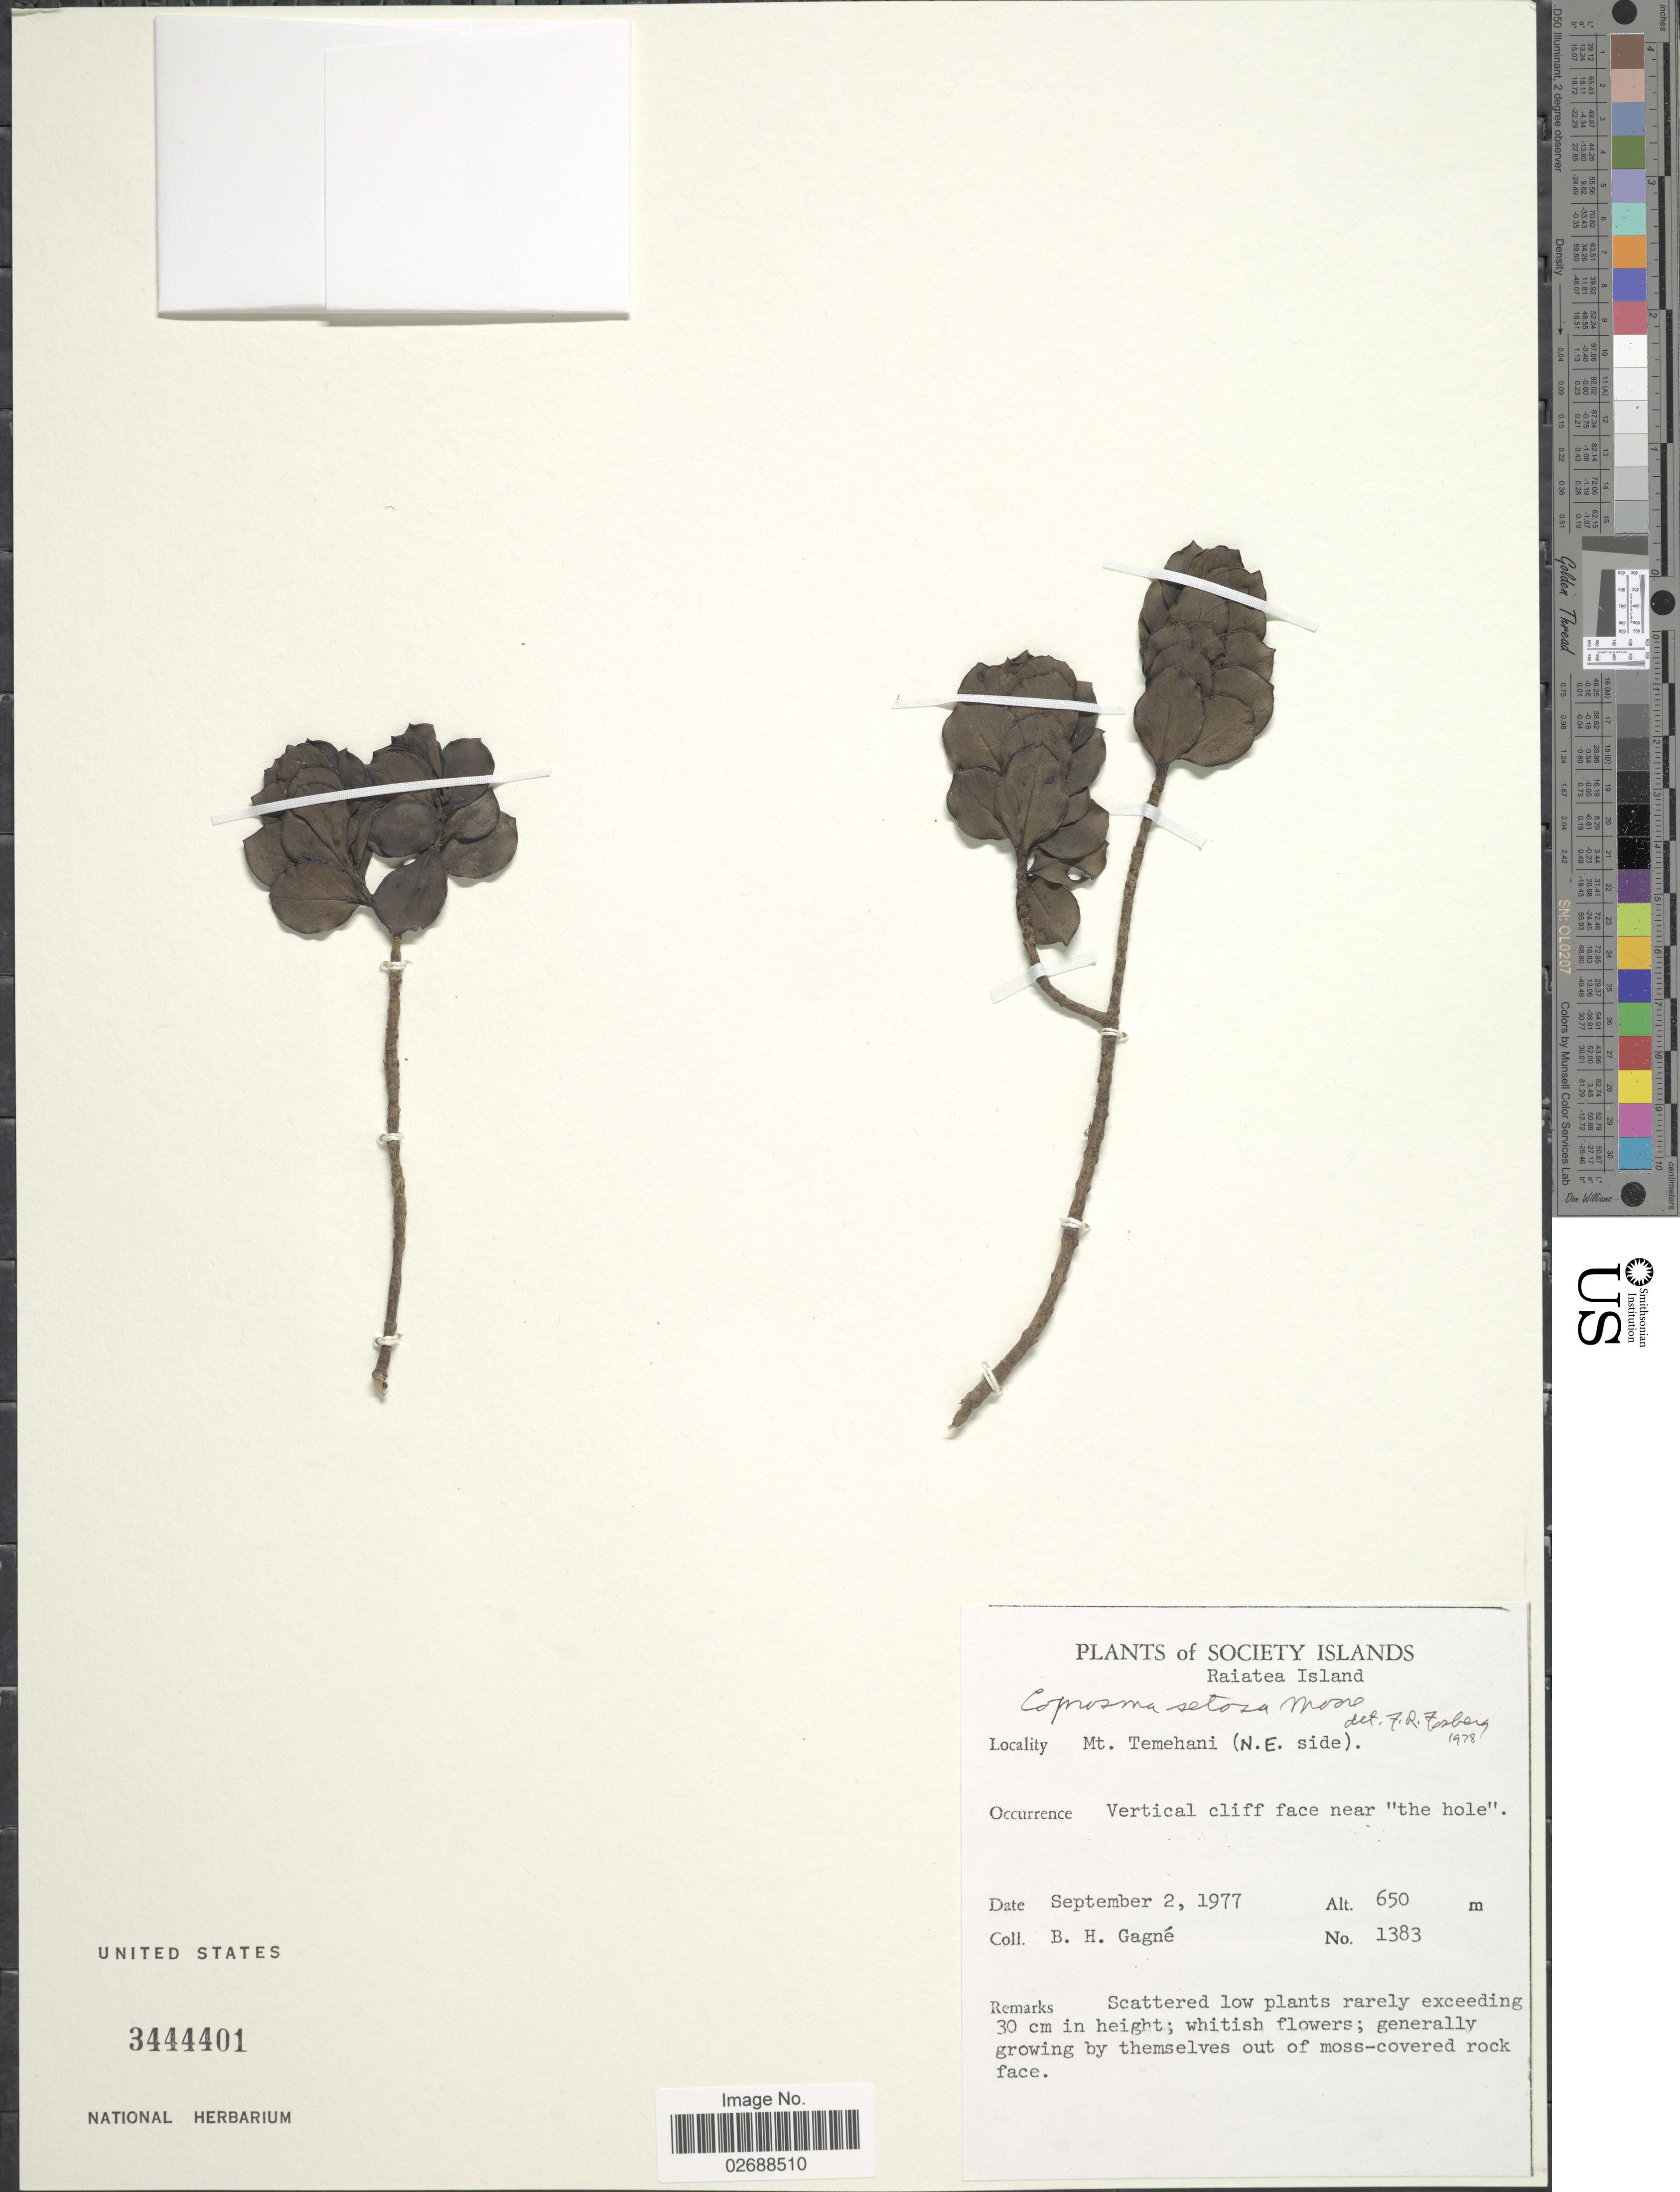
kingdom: Plantae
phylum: Tracheophyta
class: Magnoliopsida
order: Gentianales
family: Rubiaceae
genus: Coprosma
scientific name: Coprosma setosa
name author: J.W. Moore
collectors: B. H. Gagné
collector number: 1383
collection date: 1977-09-02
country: French Polynesia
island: Raiatea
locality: Society Islands, Raiatea Island, Mt. Temehani (N.E. side), Vertical cliff face near "the hole".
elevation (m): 650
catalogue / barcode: US 3444401